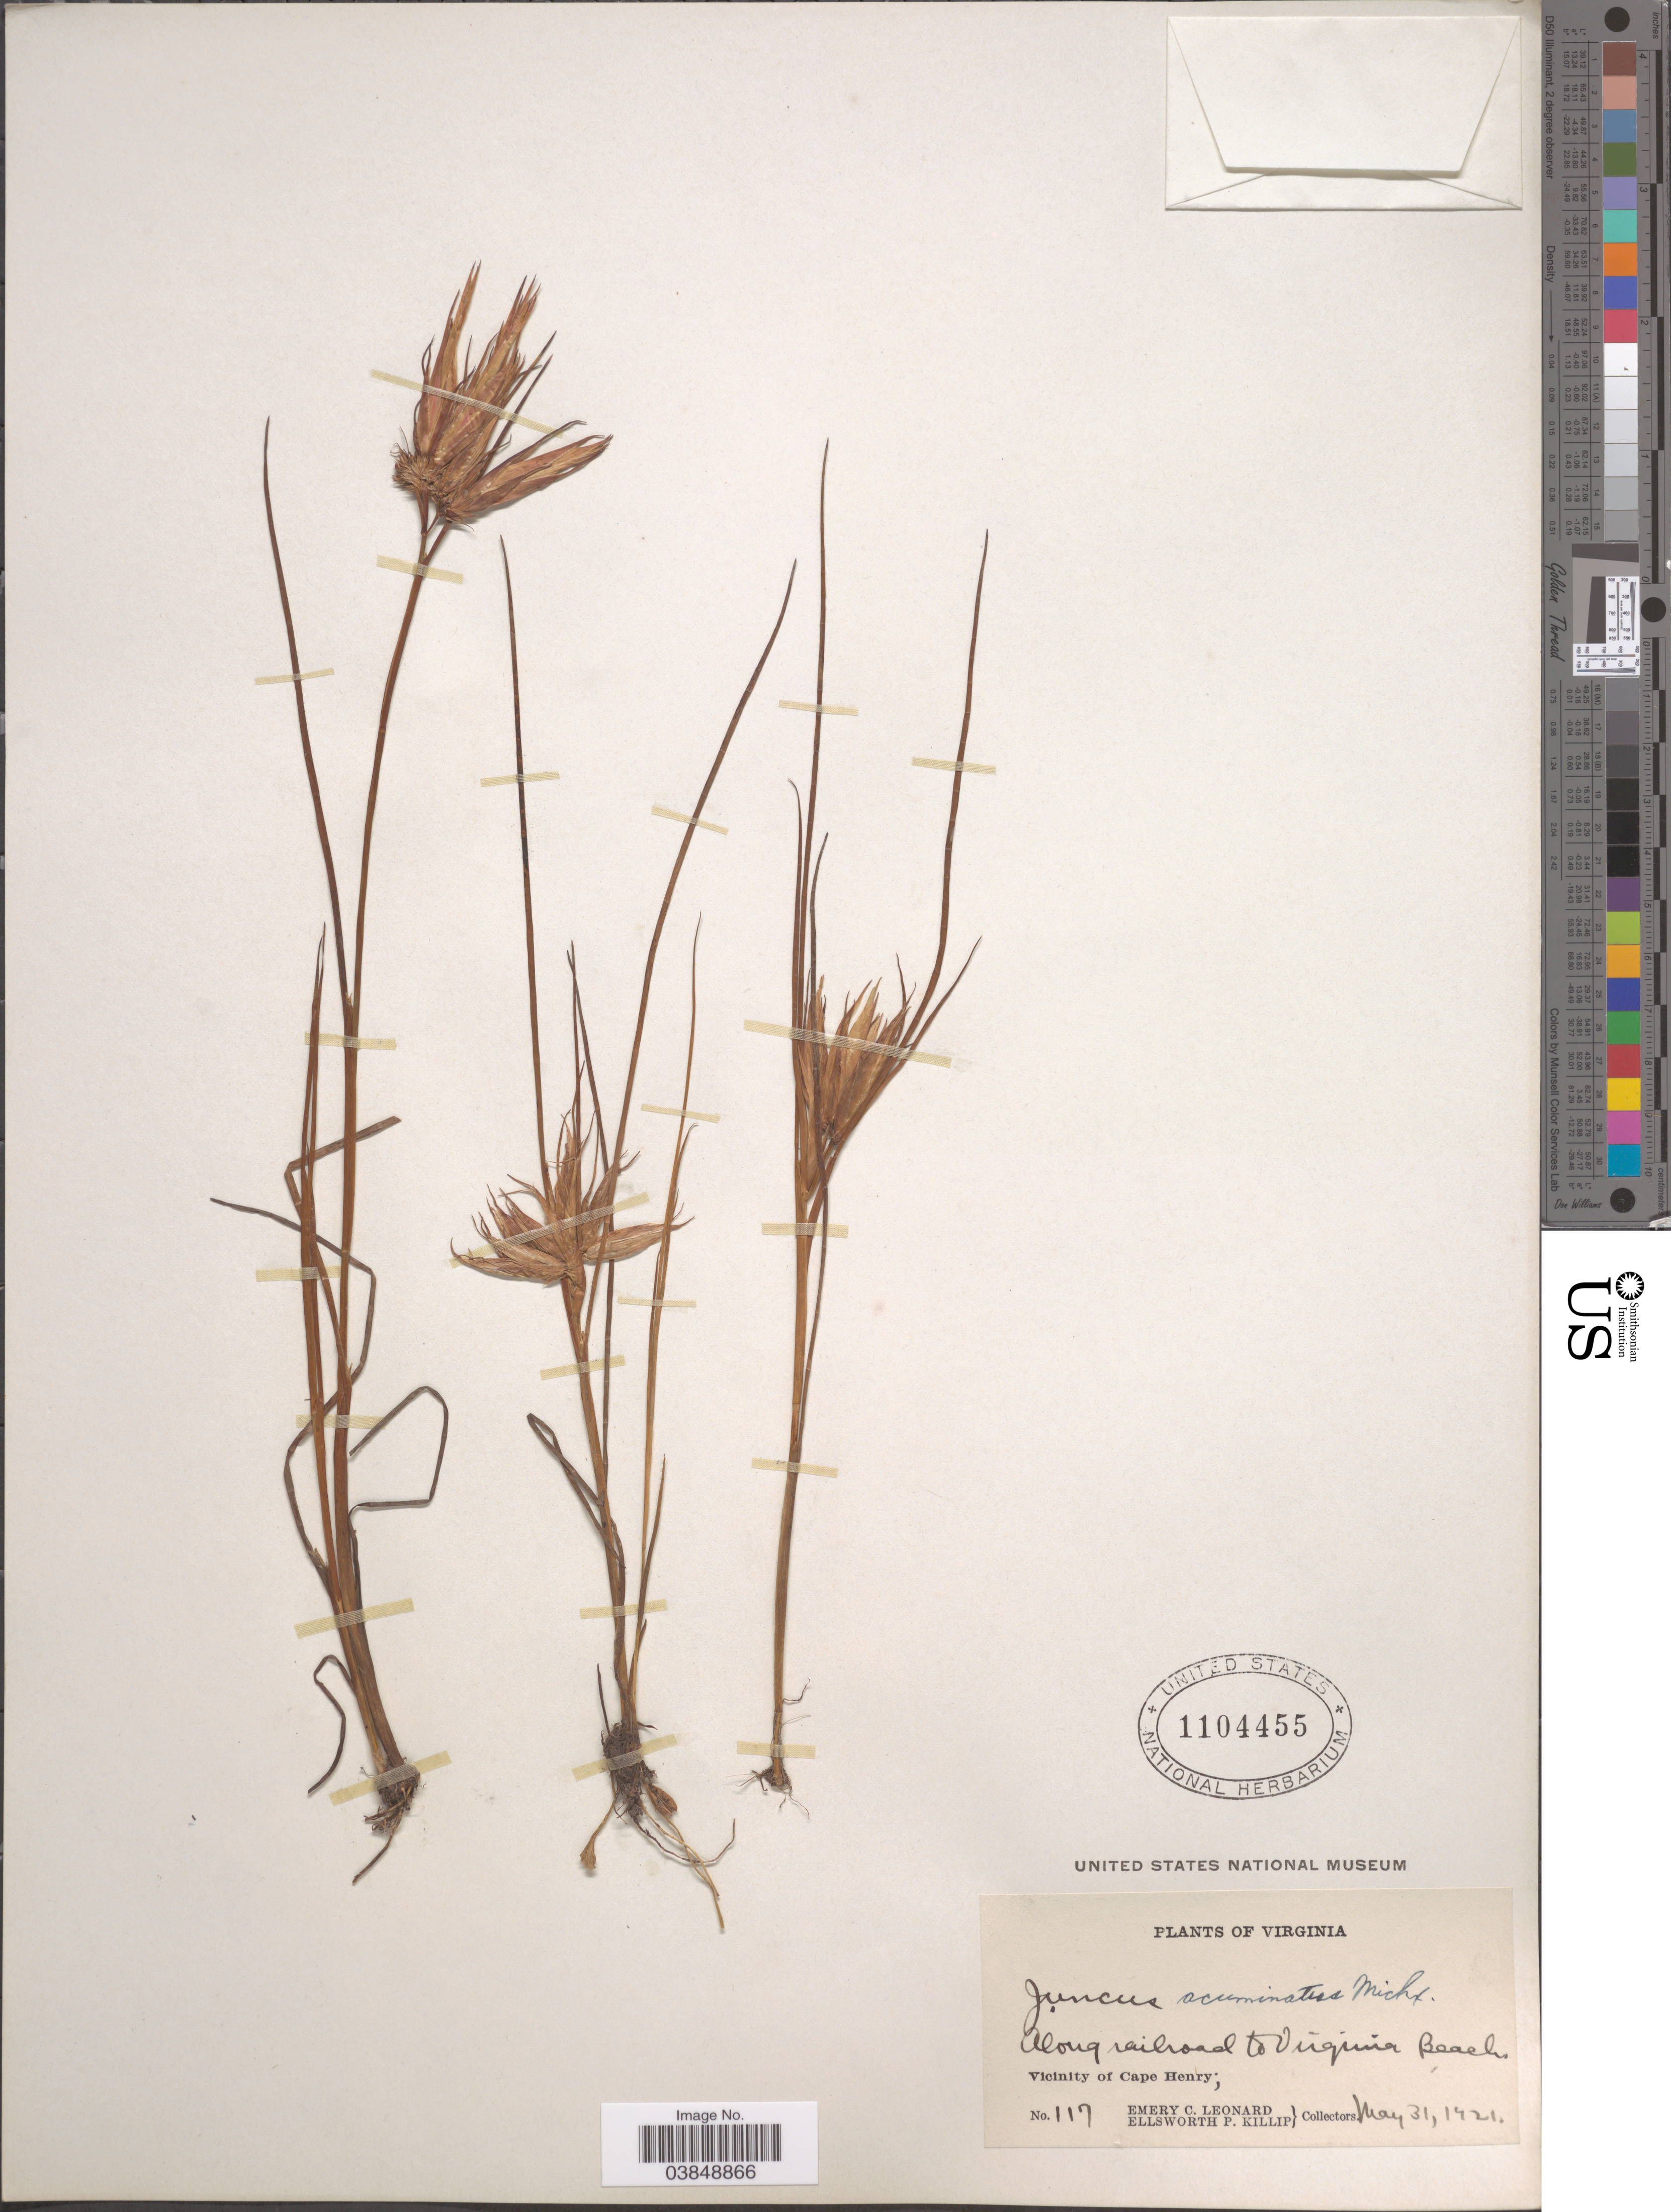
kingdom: Plantae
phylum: Tracheophyta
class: Liliopsida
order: Poales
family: Juncaceae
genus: Juncus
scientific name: Juncus acuminatus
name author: Michx.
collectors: E. C. Leonard & E. P. Killip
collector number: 117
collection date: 1921-05-31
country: United States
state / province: Virginia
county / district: City of Virginia Beach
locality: Along railroad to Virginia Beach. Vicinity of Cape Henry.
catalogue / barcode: US 1104455